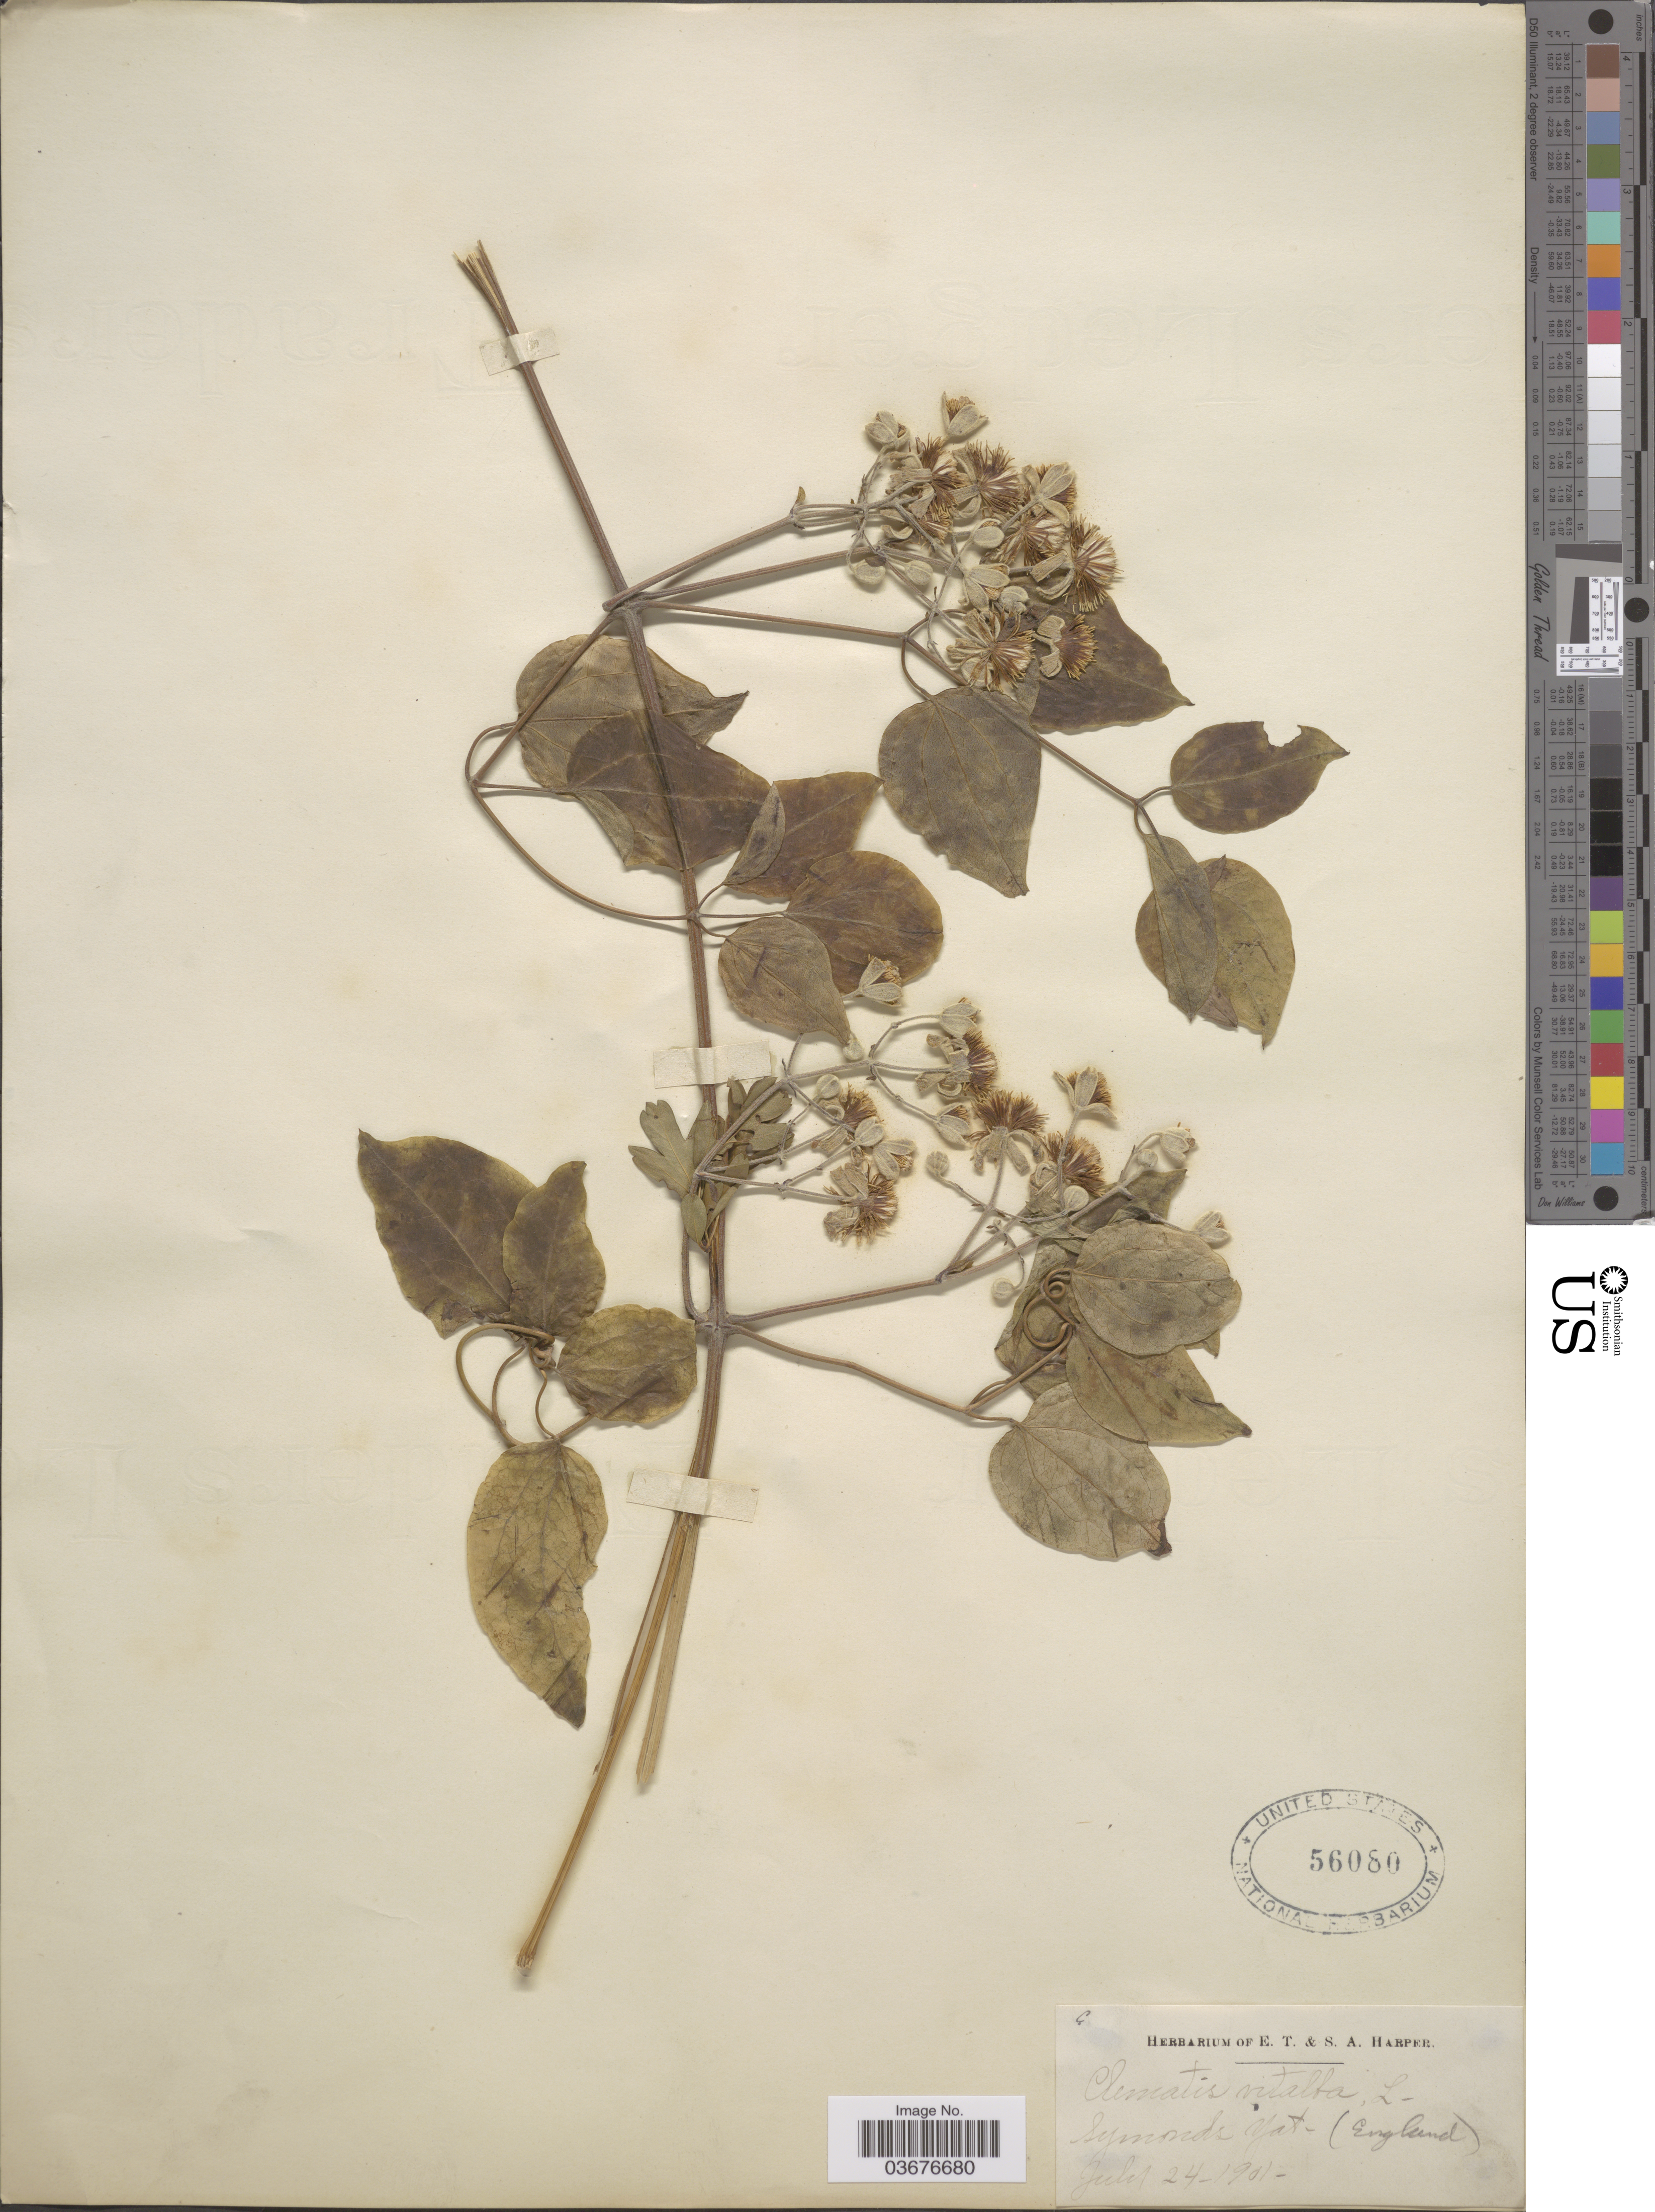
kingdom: Plantae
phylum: Tracheophyta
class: Magnoliopsida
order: Ranunculales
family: Ranunculaceae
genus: Clematis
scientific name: Clematis vitalba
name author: L.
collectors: ex herb. E. T. & S. A. Harper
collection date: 1901-07-24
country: United Kingdom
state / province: England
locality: Symonds Yat.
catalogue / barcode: US 56080